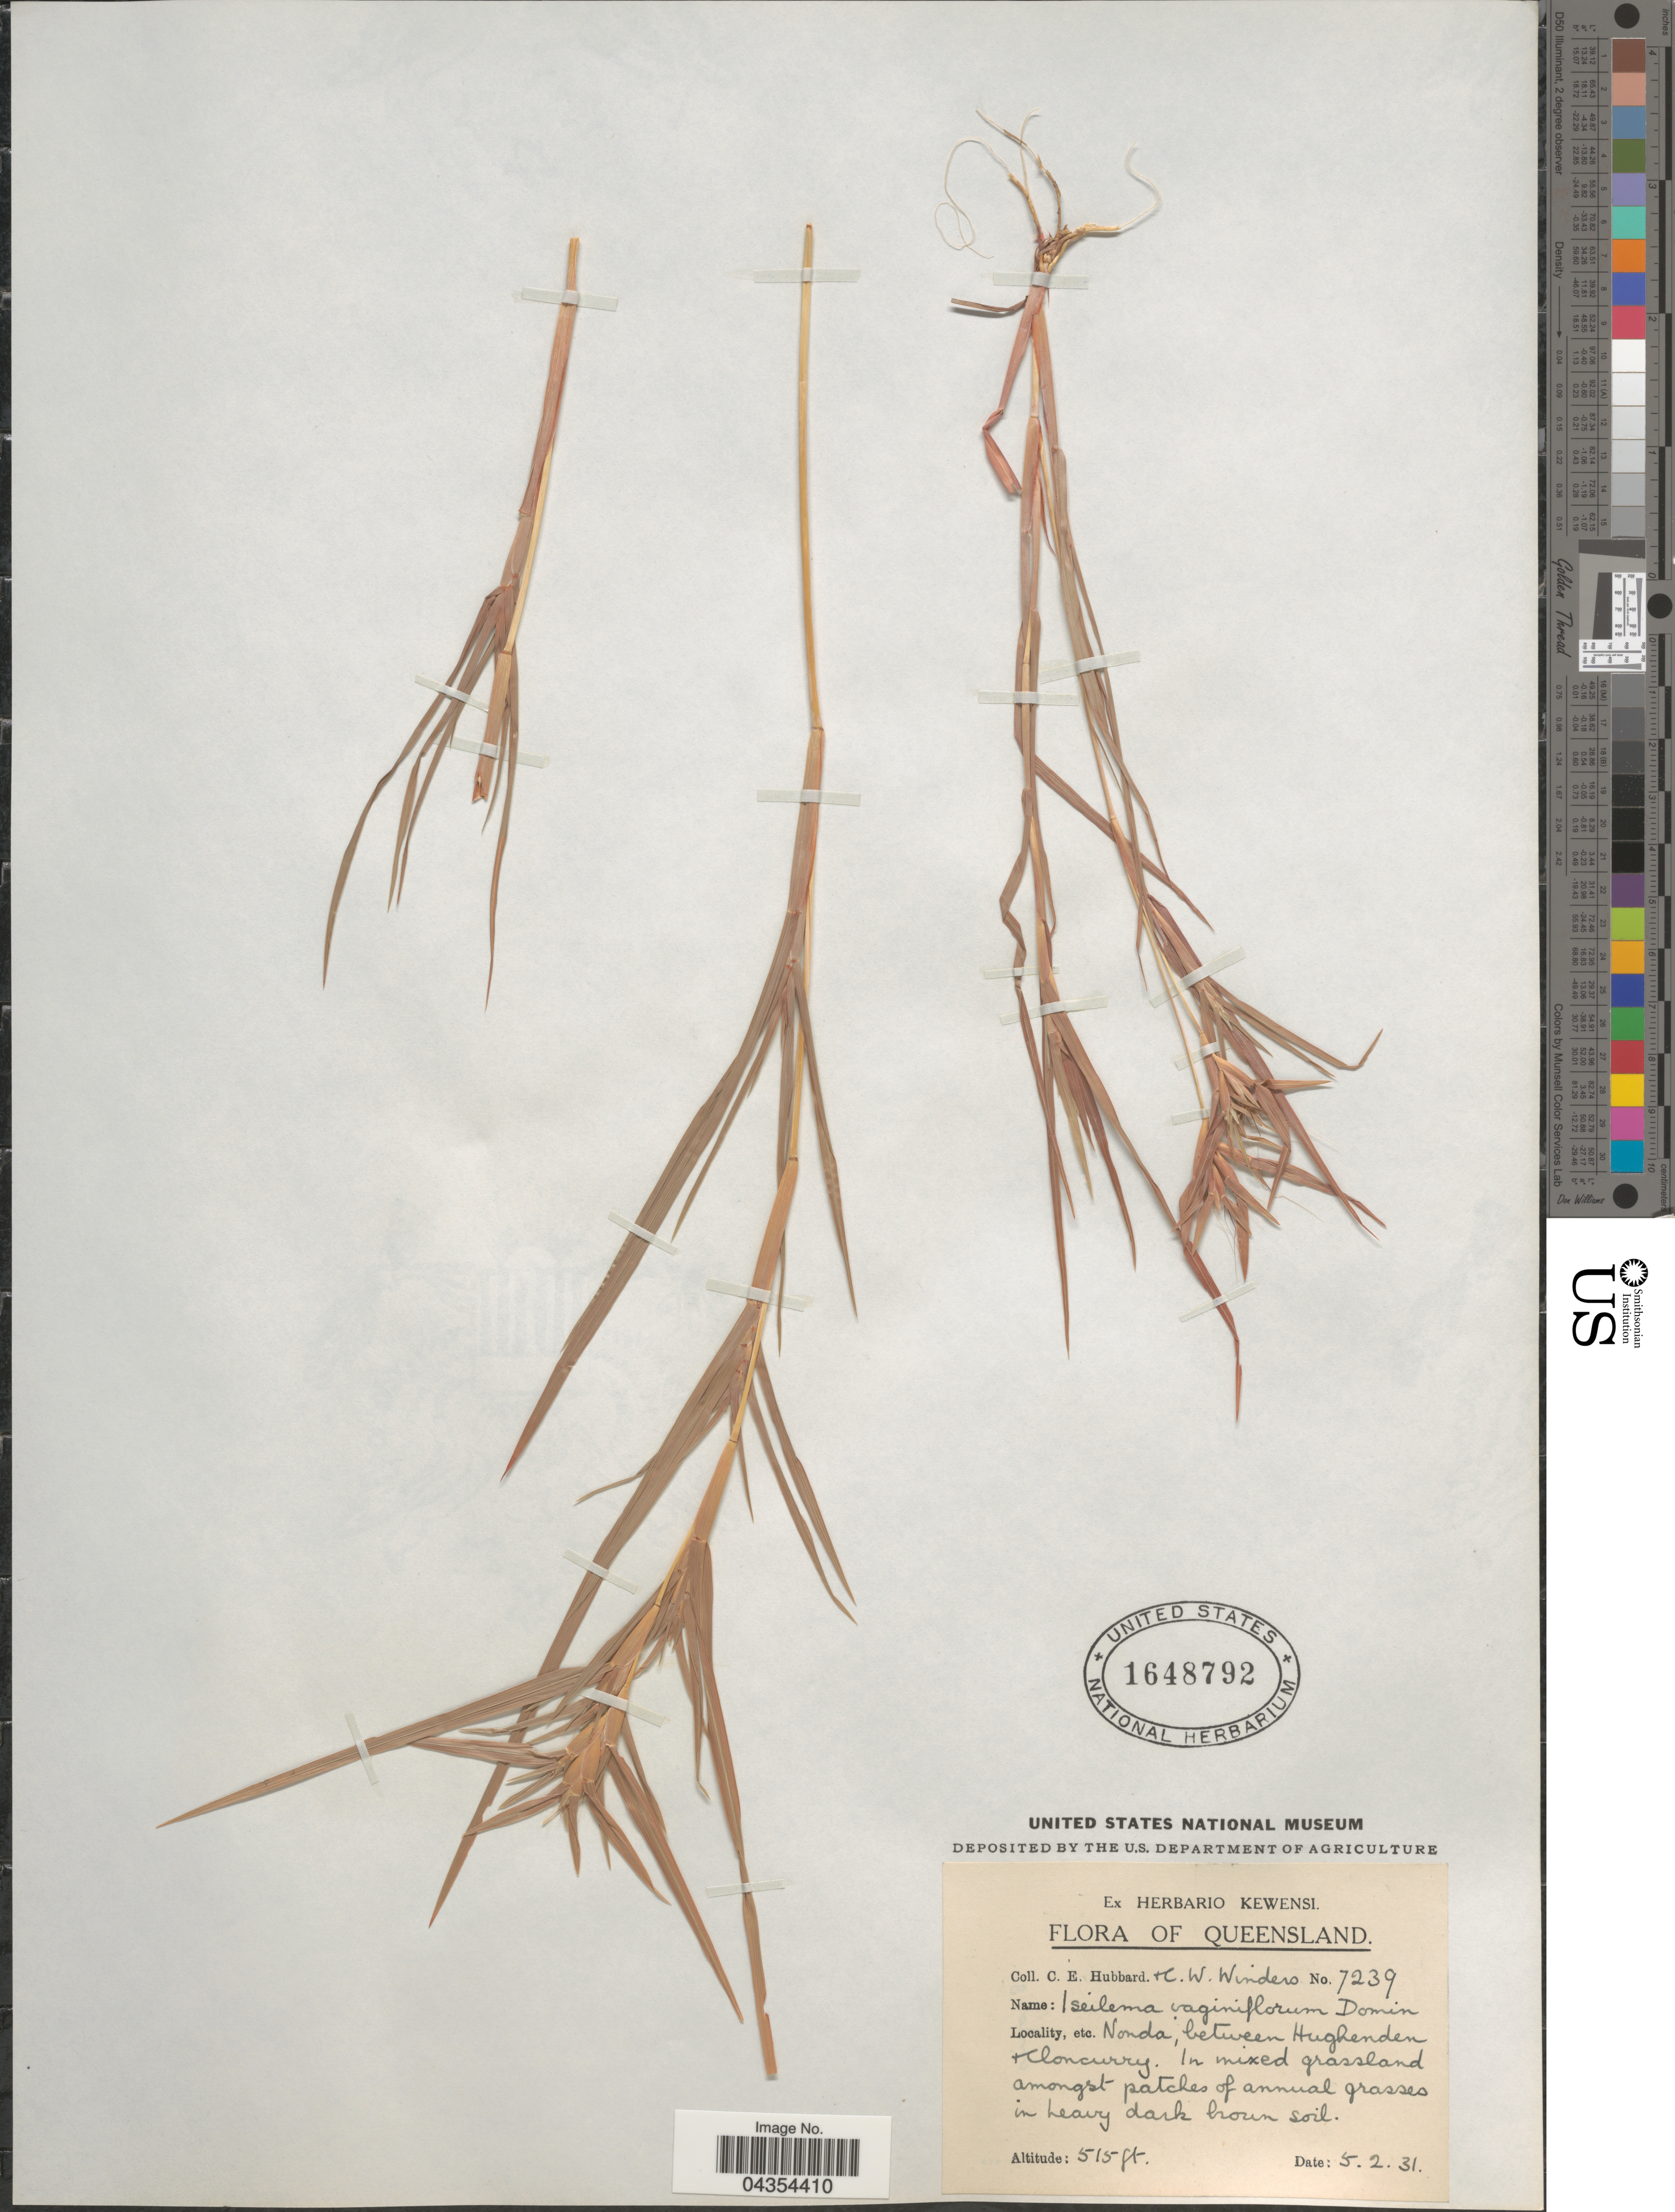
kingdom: Plantae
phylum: Tracheophyta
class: Liliopsida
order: Poales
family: Poaceae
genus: Iseilema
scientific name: Iseilema vaginiflorum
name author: Domin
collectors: C. E. Hubbard & C. Winders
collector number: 7239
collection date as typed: Transcribed d/m/y: 5/2/31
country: Australia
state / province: Queensland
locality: Nonda, between Hughenden + Cloncurry.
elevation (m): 157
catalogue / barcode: US 1648792